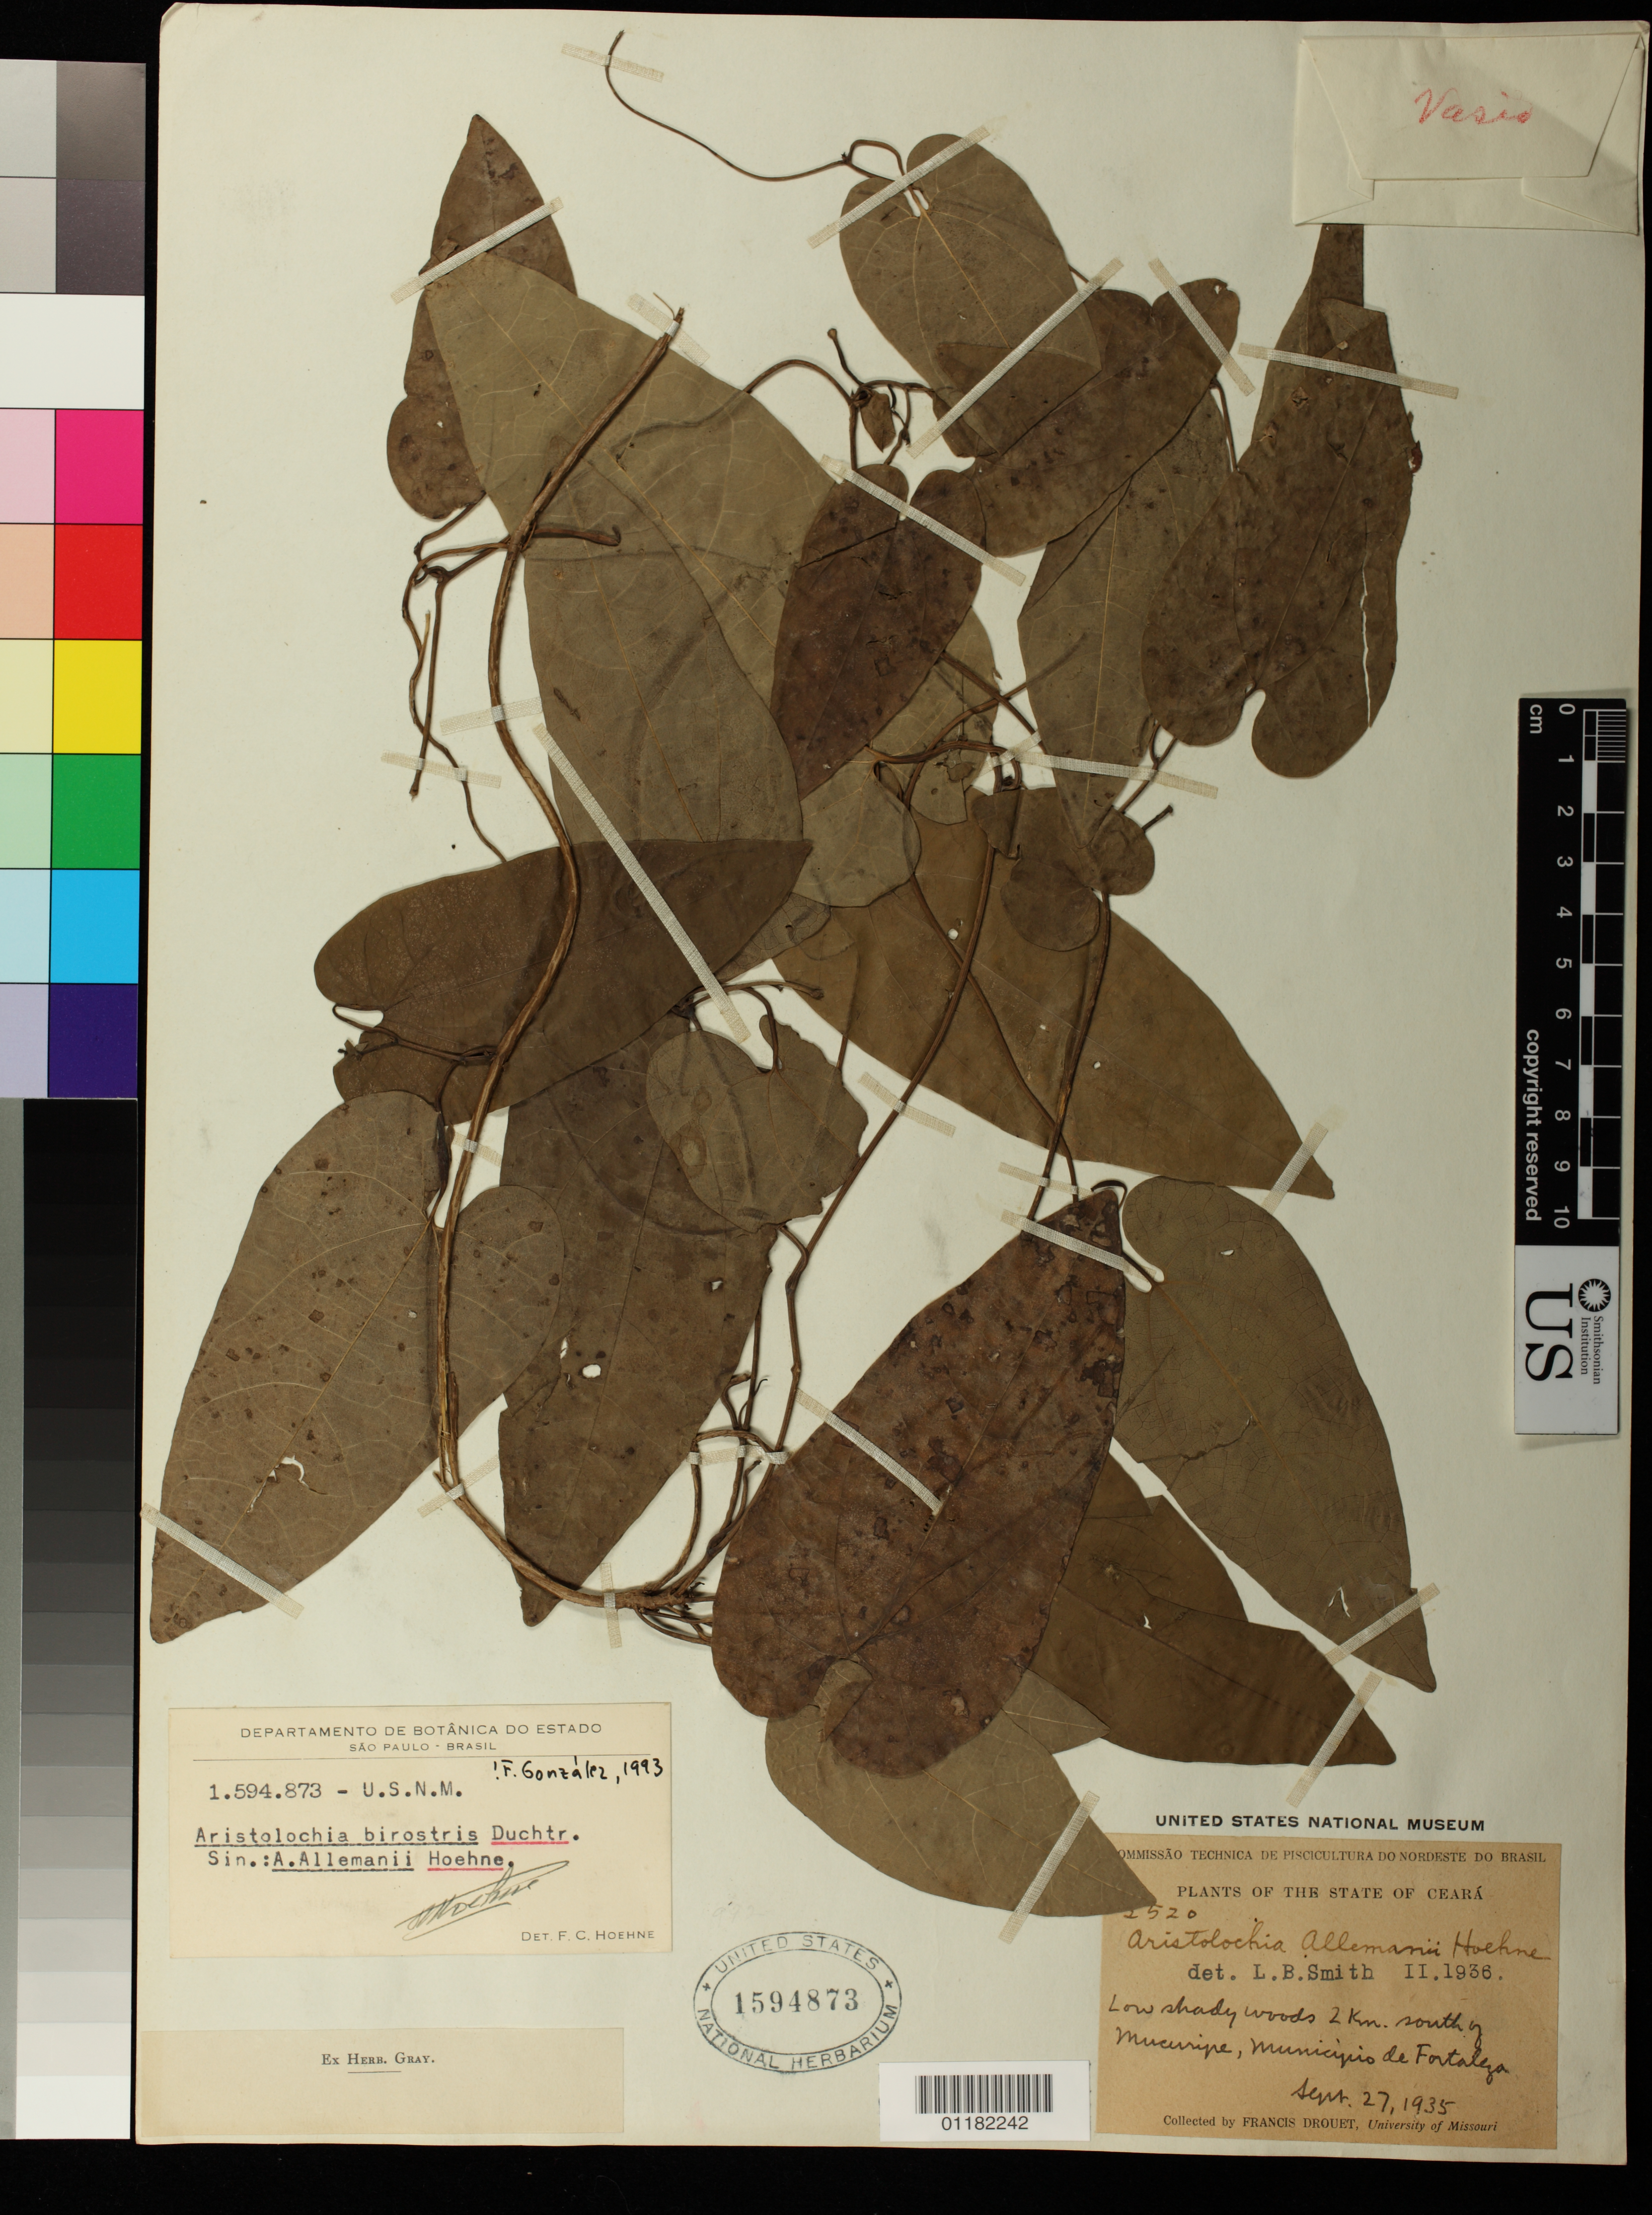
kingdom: Plantae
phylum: Tracheophyta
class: Magnoliopsida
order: Piperales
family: Aristolochiaceae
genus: Aristolochia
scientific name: Aristolochia bicolor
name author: Ule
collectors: F. E. Drouet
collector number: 1520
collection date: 1935-09-27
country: Brazil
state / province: Ceará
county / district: Fortaleza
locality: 2 km south of Mucuripe, Municipio de Fortaleza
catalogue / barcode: US 1594873